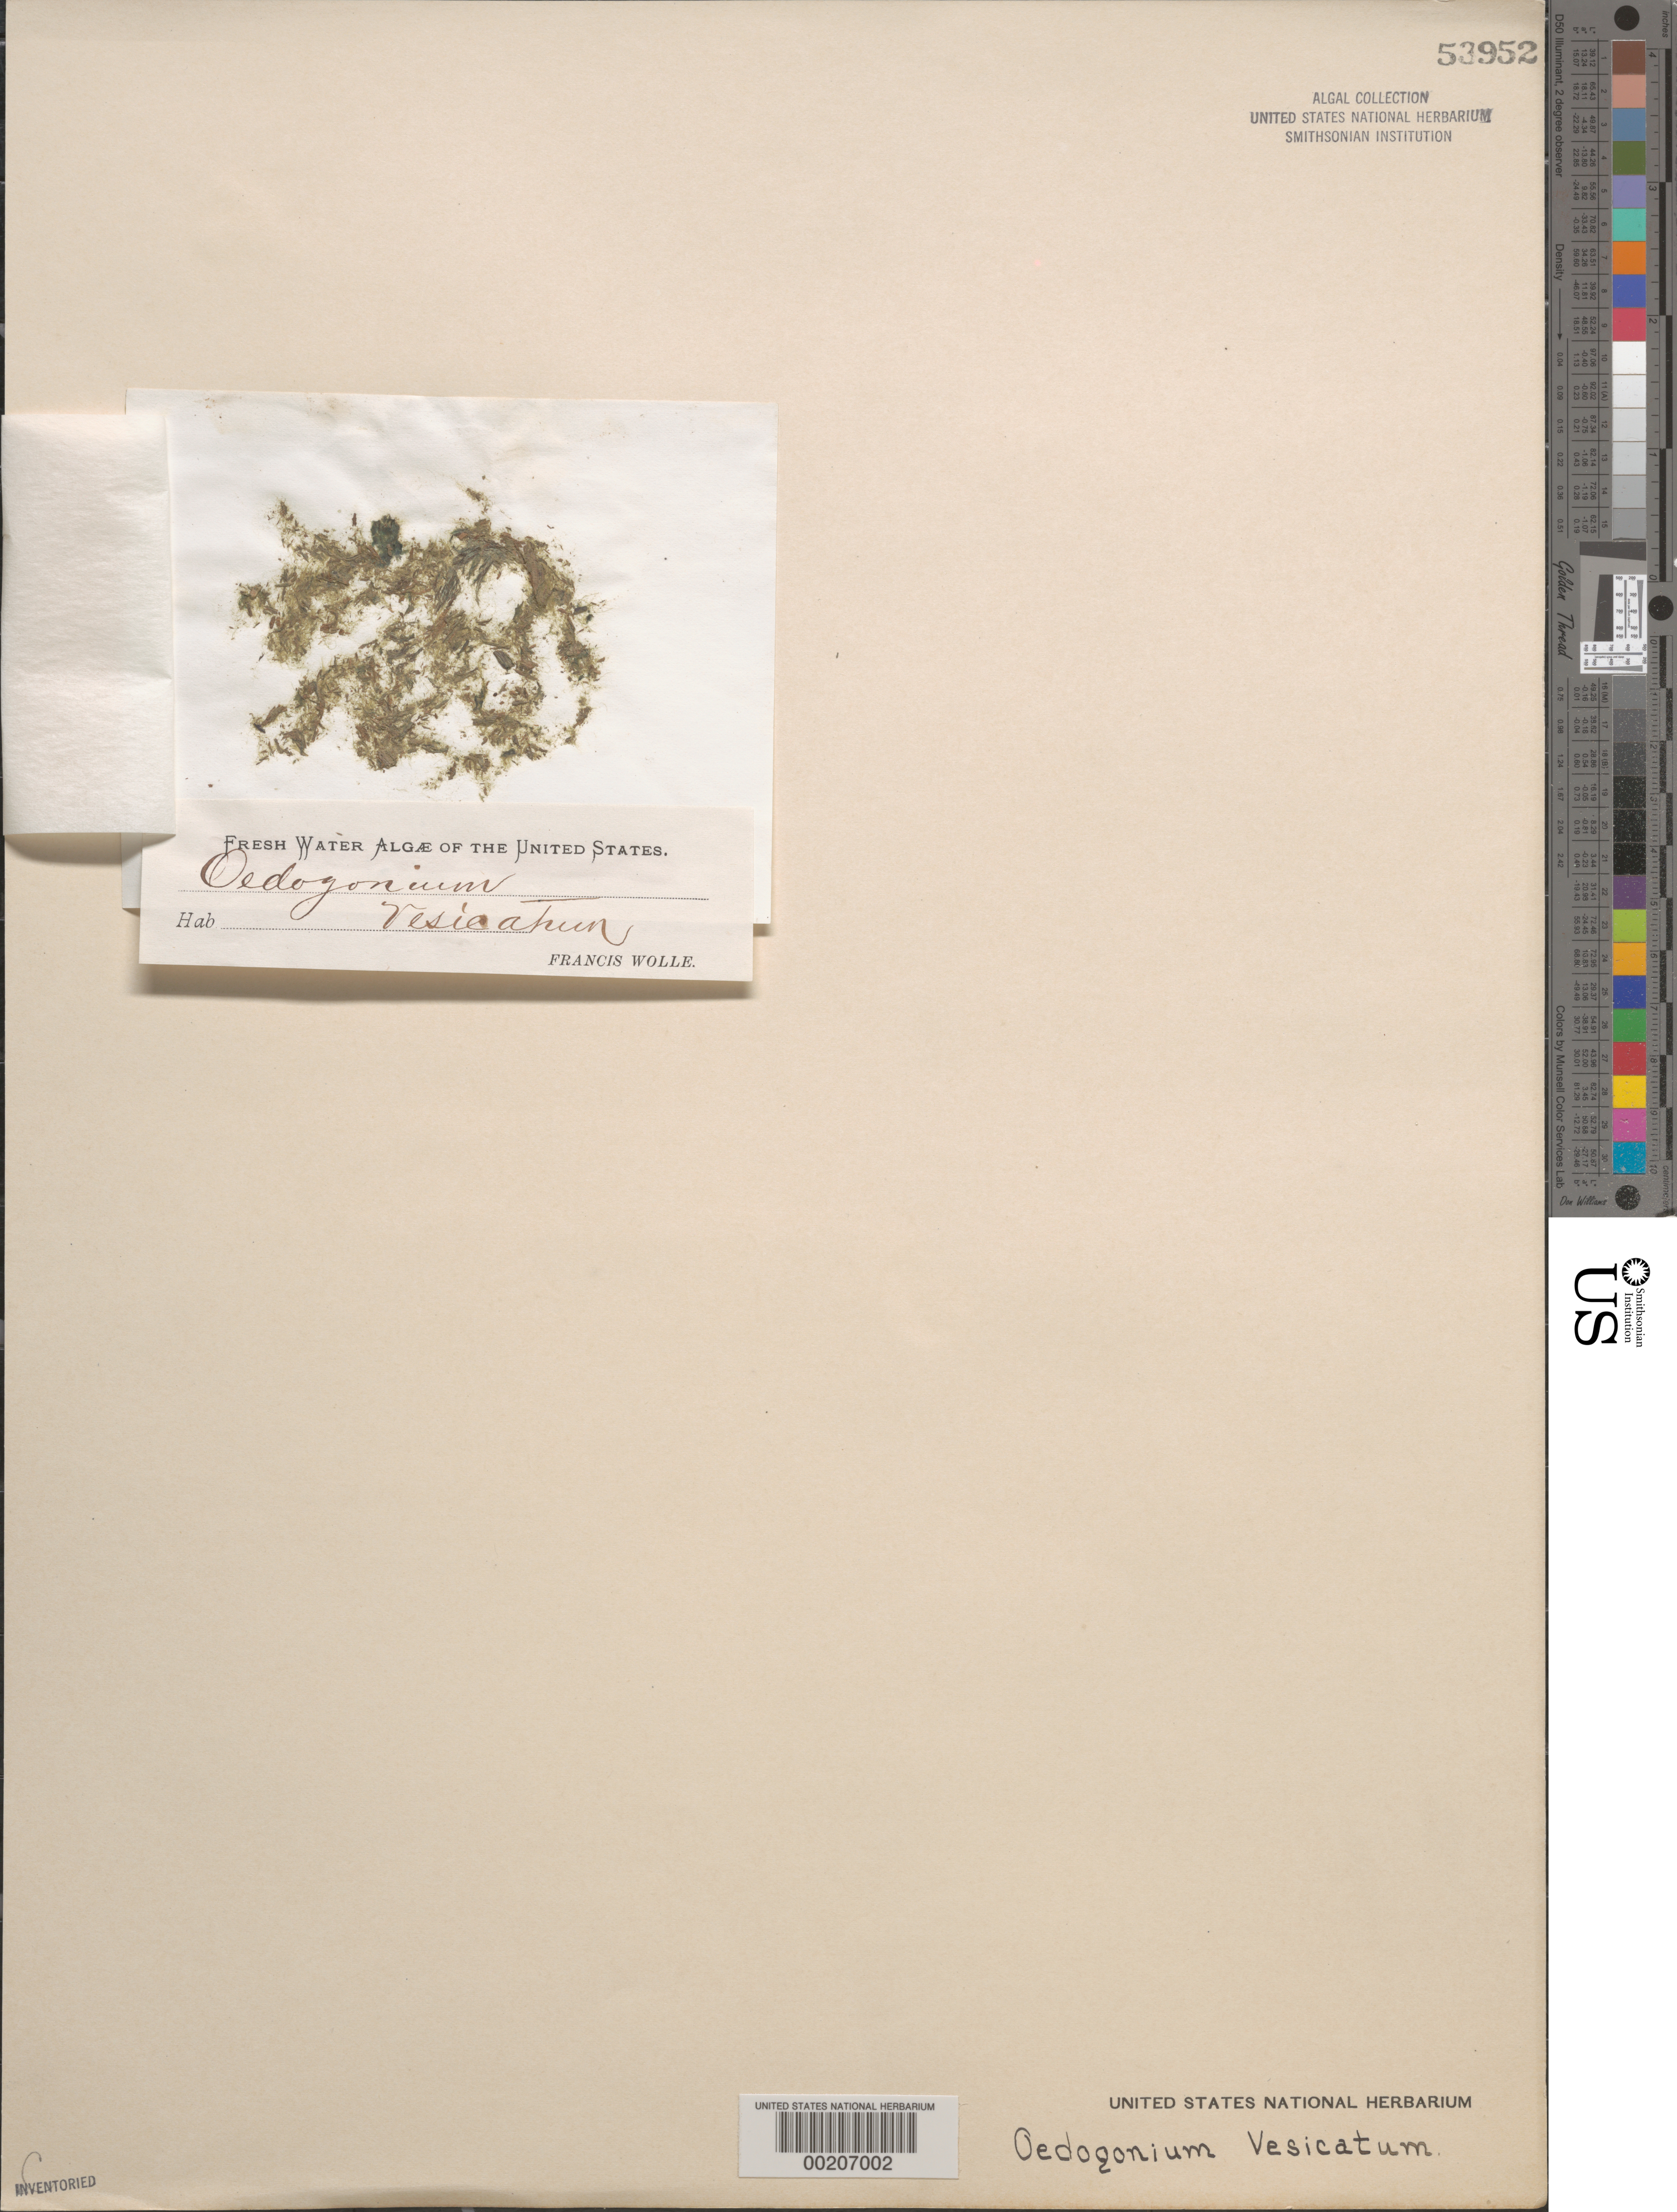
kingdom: Plantae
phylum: Chlorophyta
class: Chlorophyceae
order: Oedogoniales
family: Oedogoniaceae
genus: Oedogonium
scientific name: Oedogonium vesicatum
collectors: F. Wolle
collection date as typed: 18--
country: United States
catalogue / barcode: US 53952